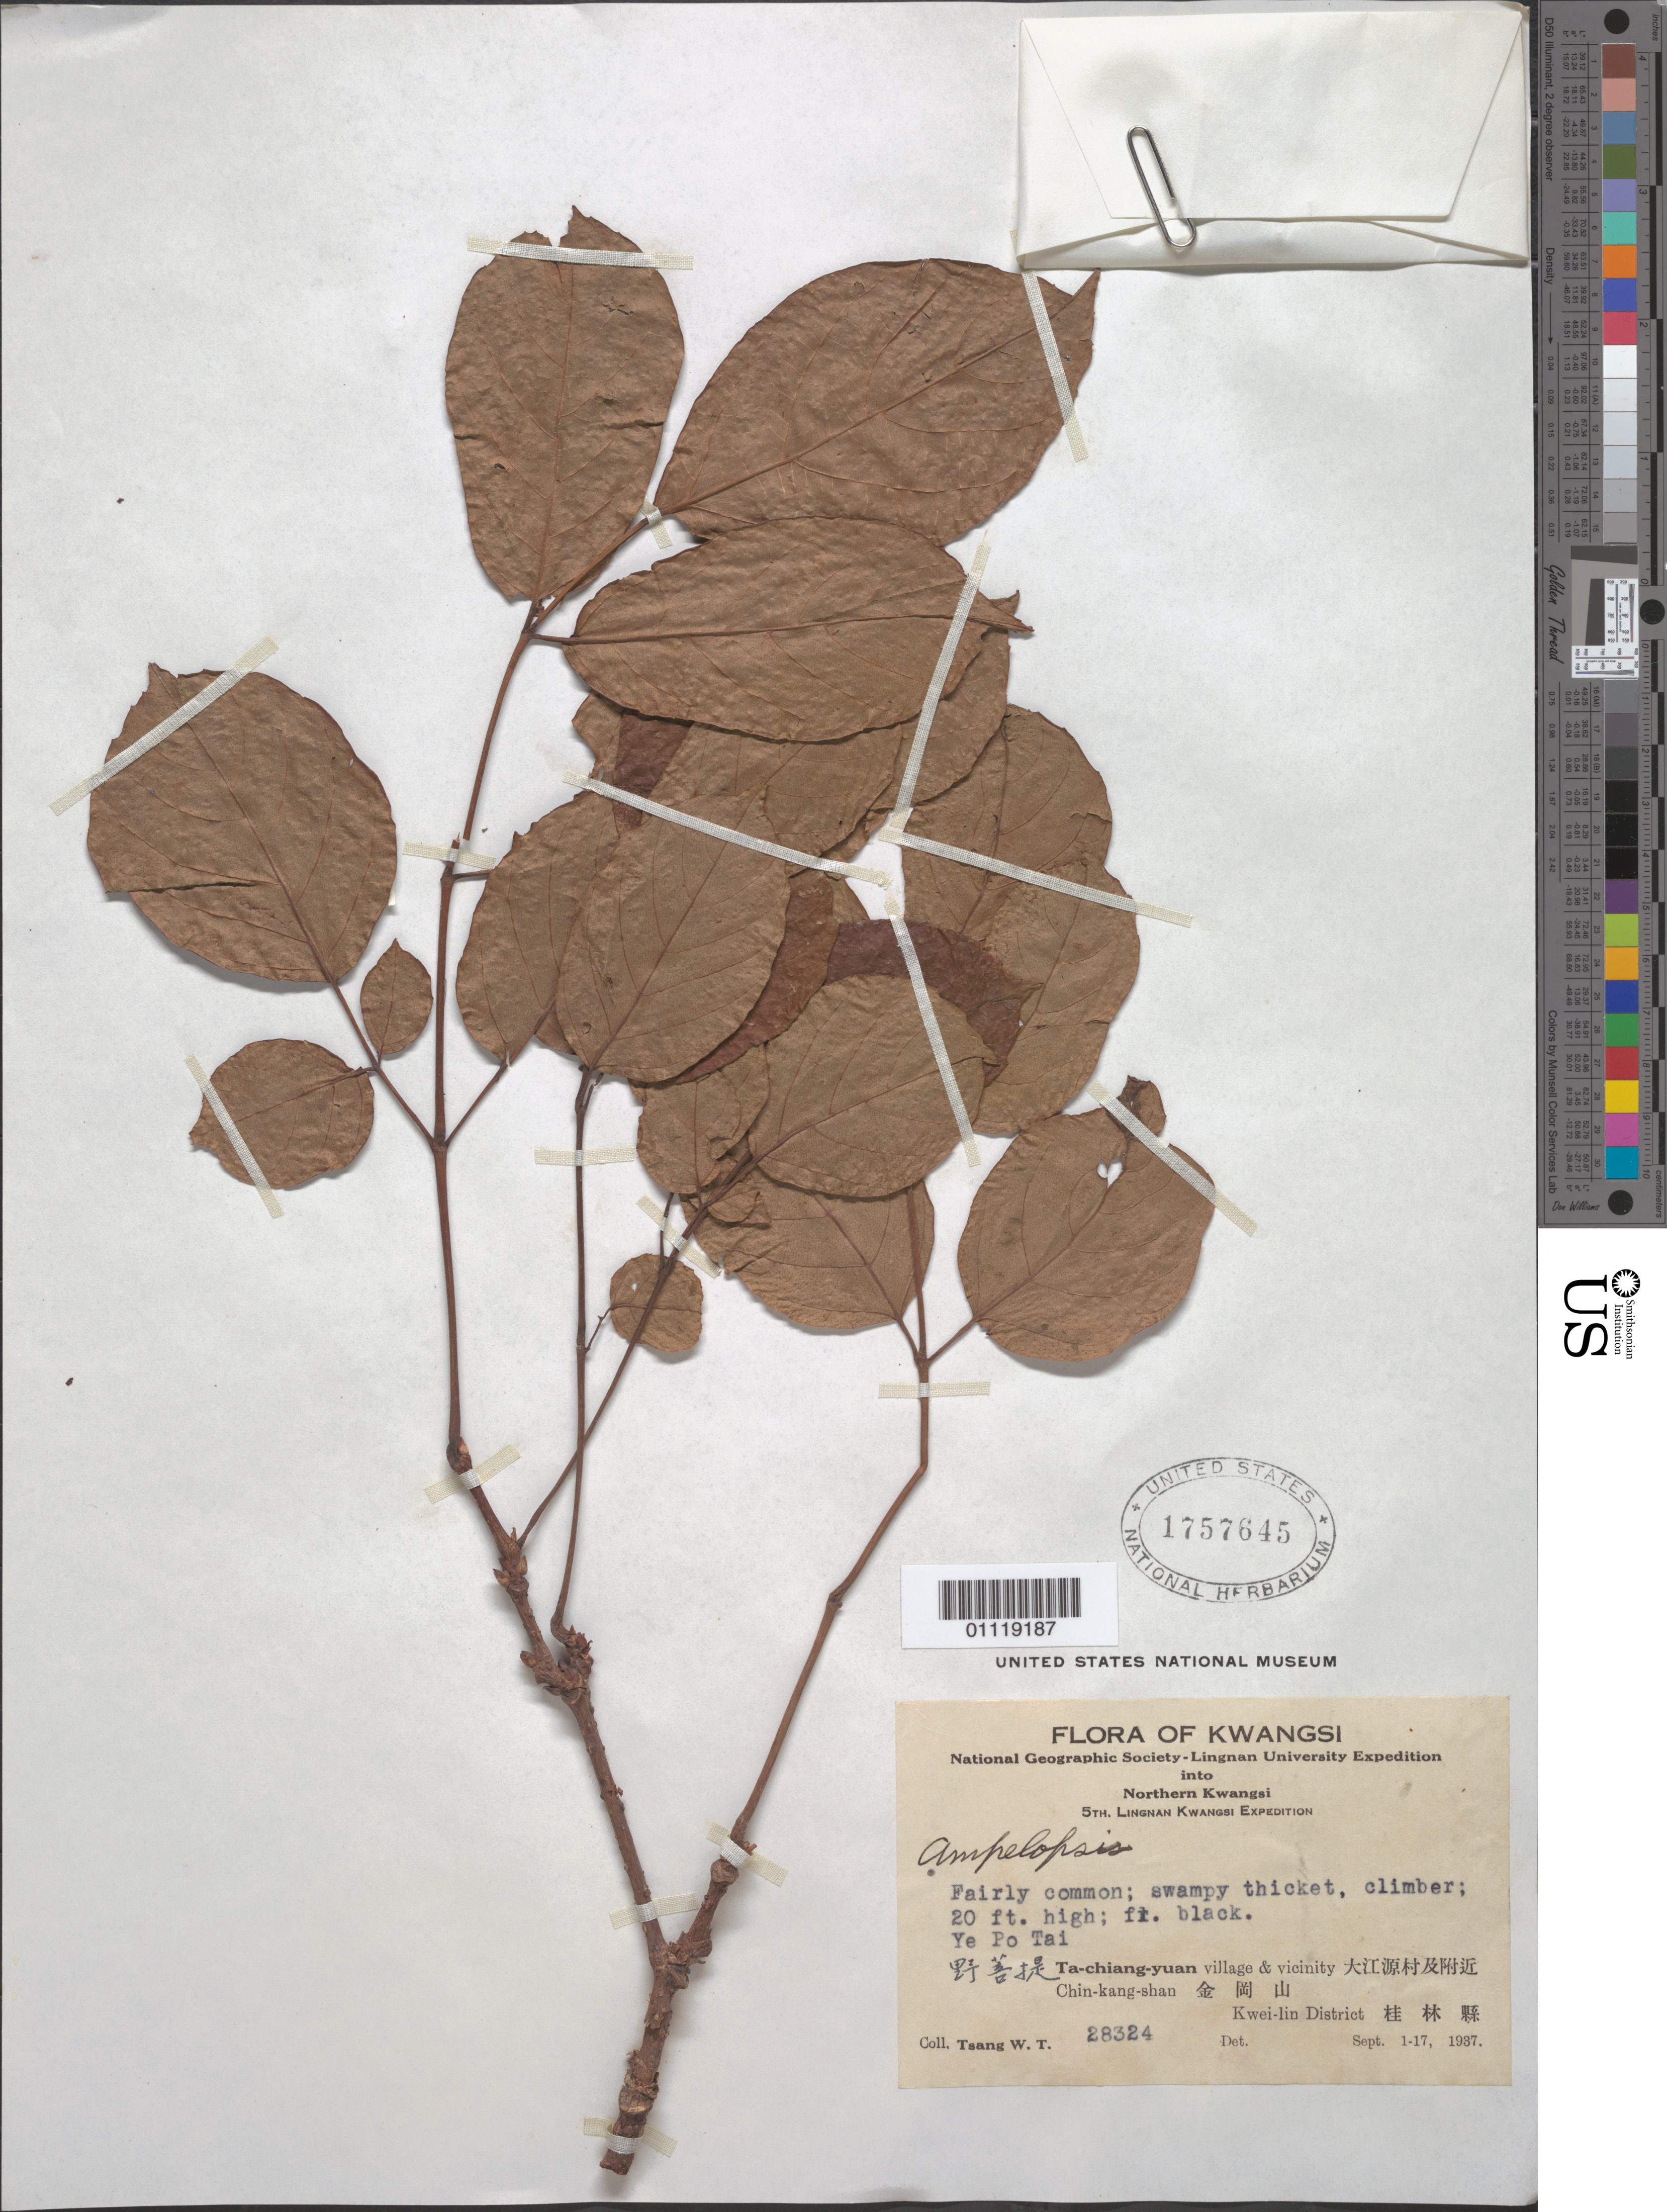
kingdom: Plantae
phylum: Tracheophyta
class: Magnoliopsida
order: Vitales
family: Vitaceae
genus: Ampelopsis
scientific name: Ampelopsis sp.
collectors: W. T. Tsang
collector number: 28324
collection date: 1937-09-01/1937-09-17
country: China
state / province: Guangxi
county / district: Kwei-Iin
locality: Ta-chiang-yuan village & vicinity Chin-kang-shan.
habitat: Swampy thicket, climber.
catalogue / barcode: US 1757645